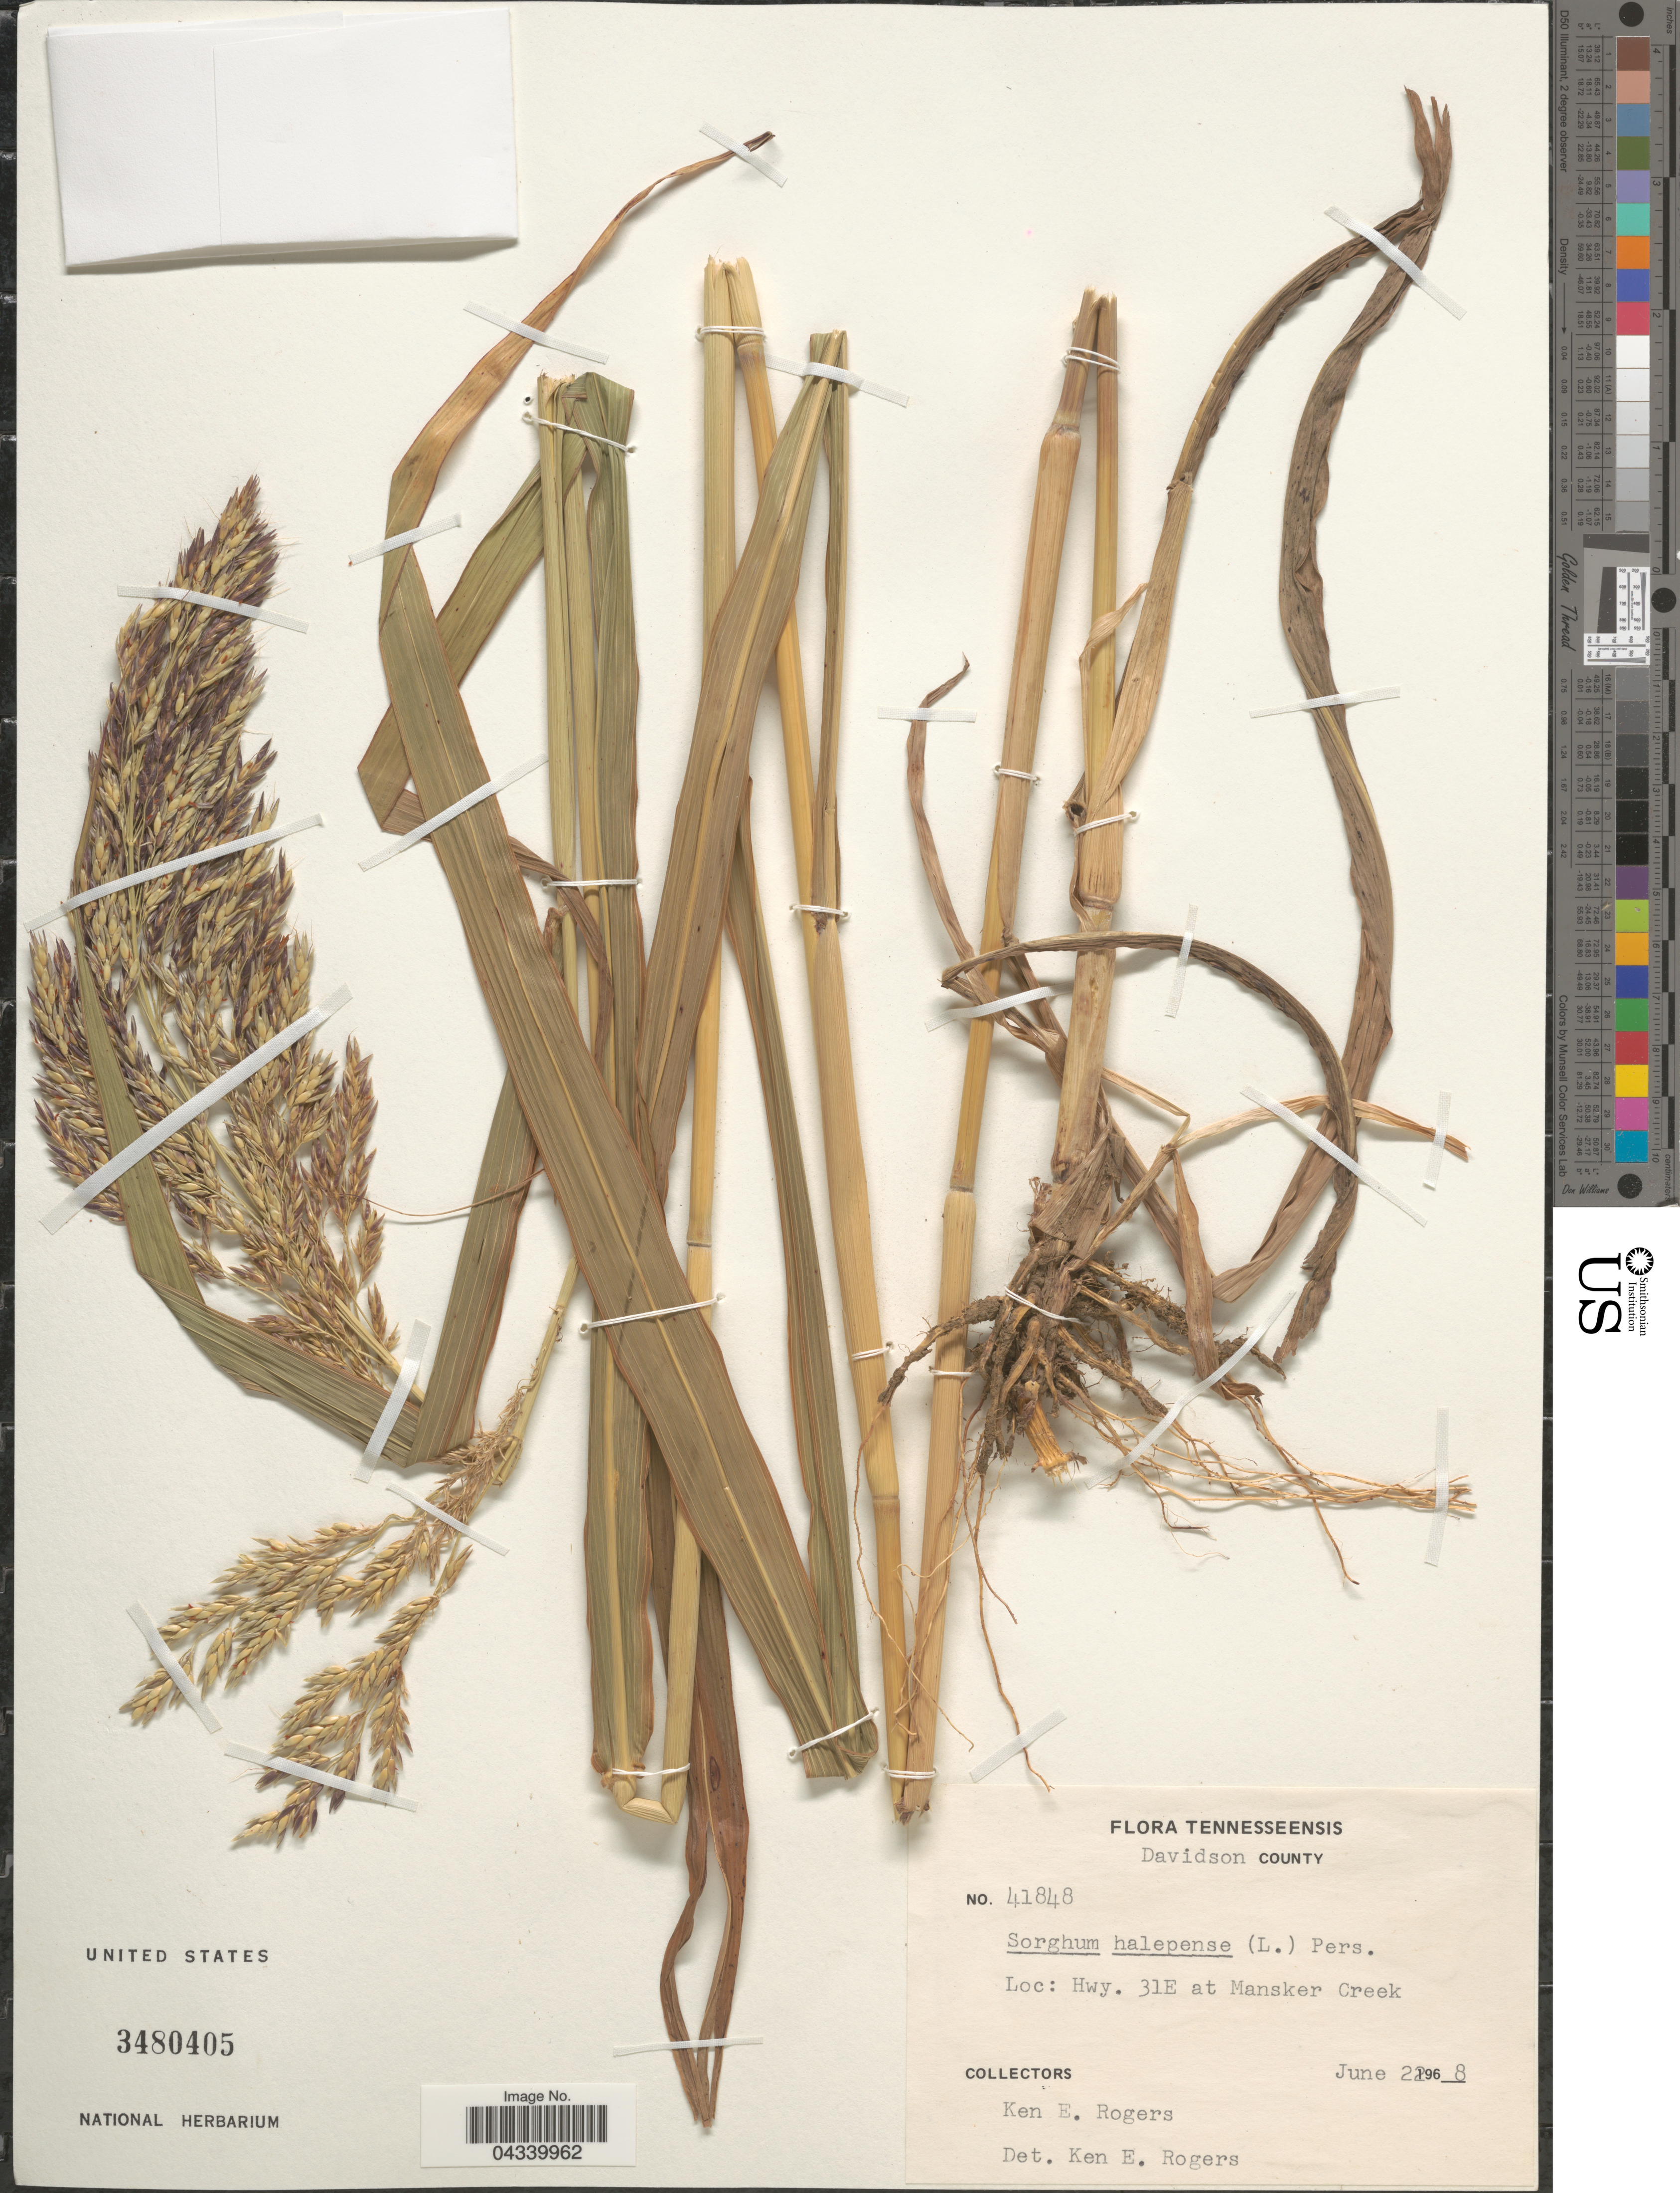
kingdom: Plantae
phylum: Tracheophyta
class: Liliopsida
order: Poales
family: Poaceae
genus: Sorghum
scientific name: Sorghum halepense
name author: (L.) Pers.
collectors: K. Rogers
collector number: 41848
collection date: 1968-06-21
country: United States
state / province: Tennessee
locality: Davidson County. Hwy. 31E at Mansker Creek.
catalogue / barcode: US 3480405